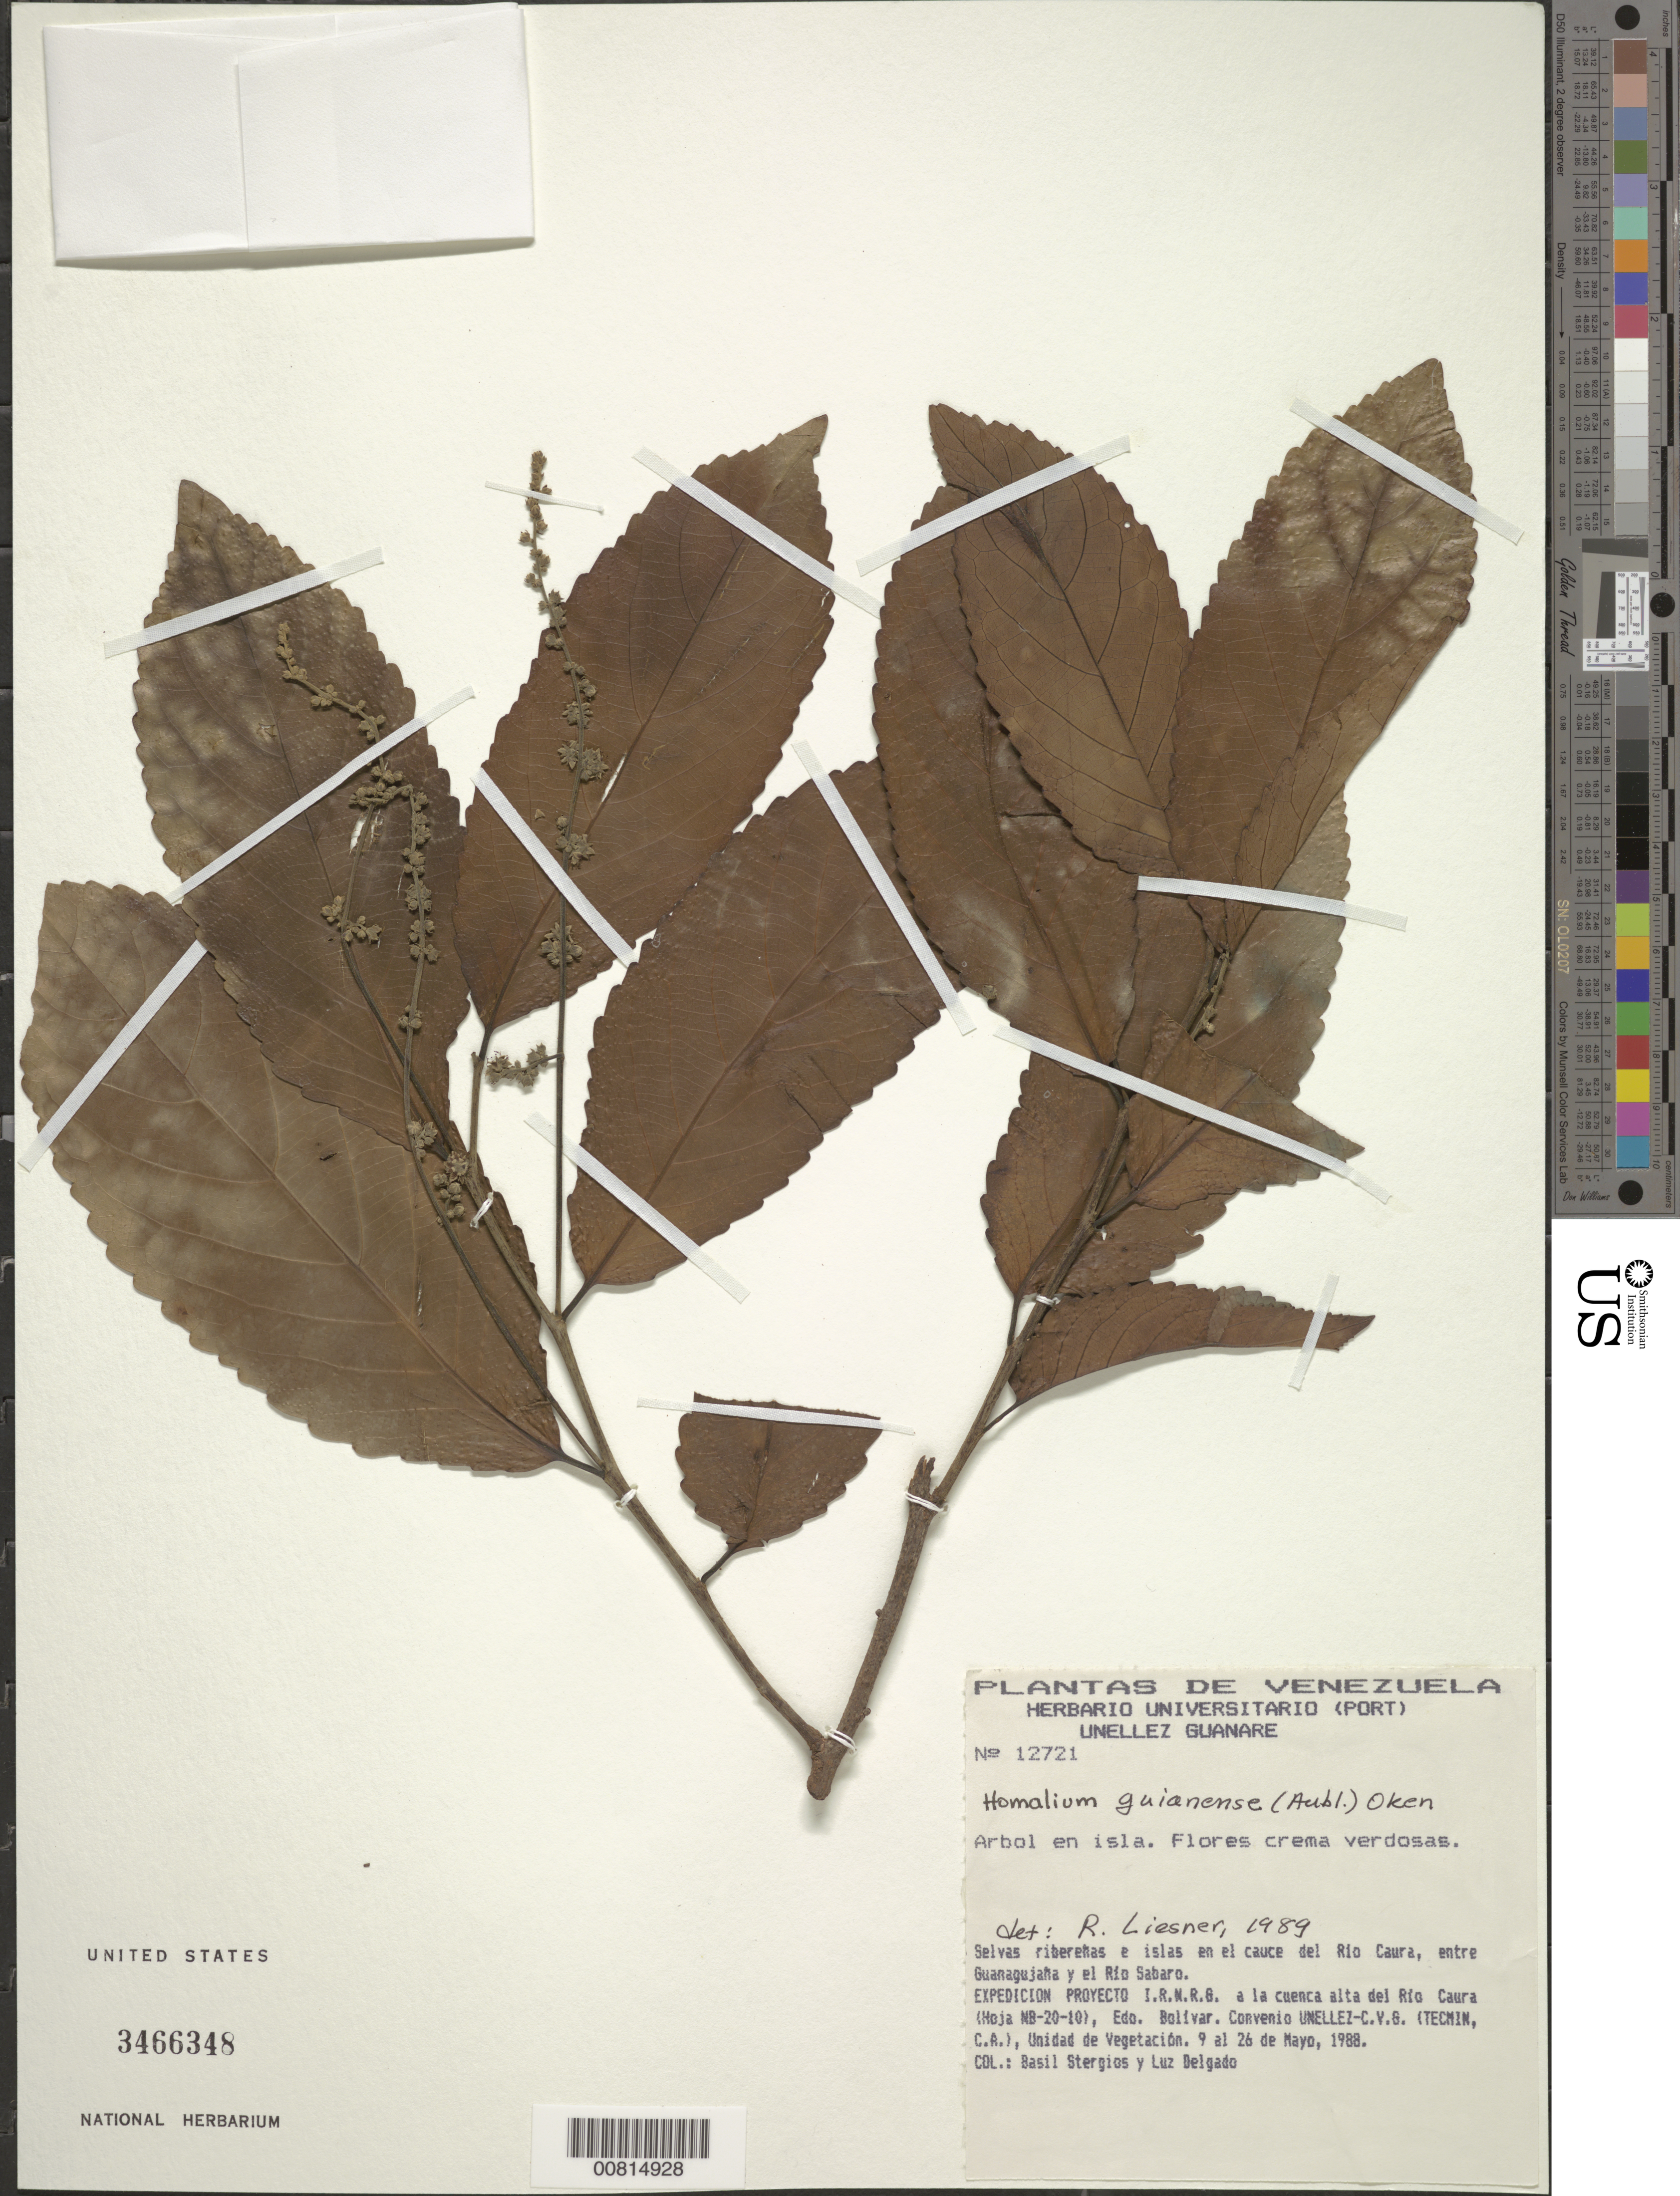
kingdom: Plantae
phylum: Tracheophyta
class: Magnoliopsida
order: Malpighiales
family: Salicaceae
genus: Homalium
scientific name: Homalium guianense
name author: (Aubl.) Oken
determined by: Liesner, R. L.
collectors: B. G. Stergios & L. Delgado V.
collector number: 12721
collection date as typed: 9-May-88 to 26-May-88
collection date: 1988-05-09/1988-05-26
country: Venezuela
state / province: Bolívar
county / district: Sucre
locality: Río Caura, between Guanaqujaña and Río Sabaro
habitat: Selvas riberenas e islas en el cauce del río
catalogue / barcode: US 3466348